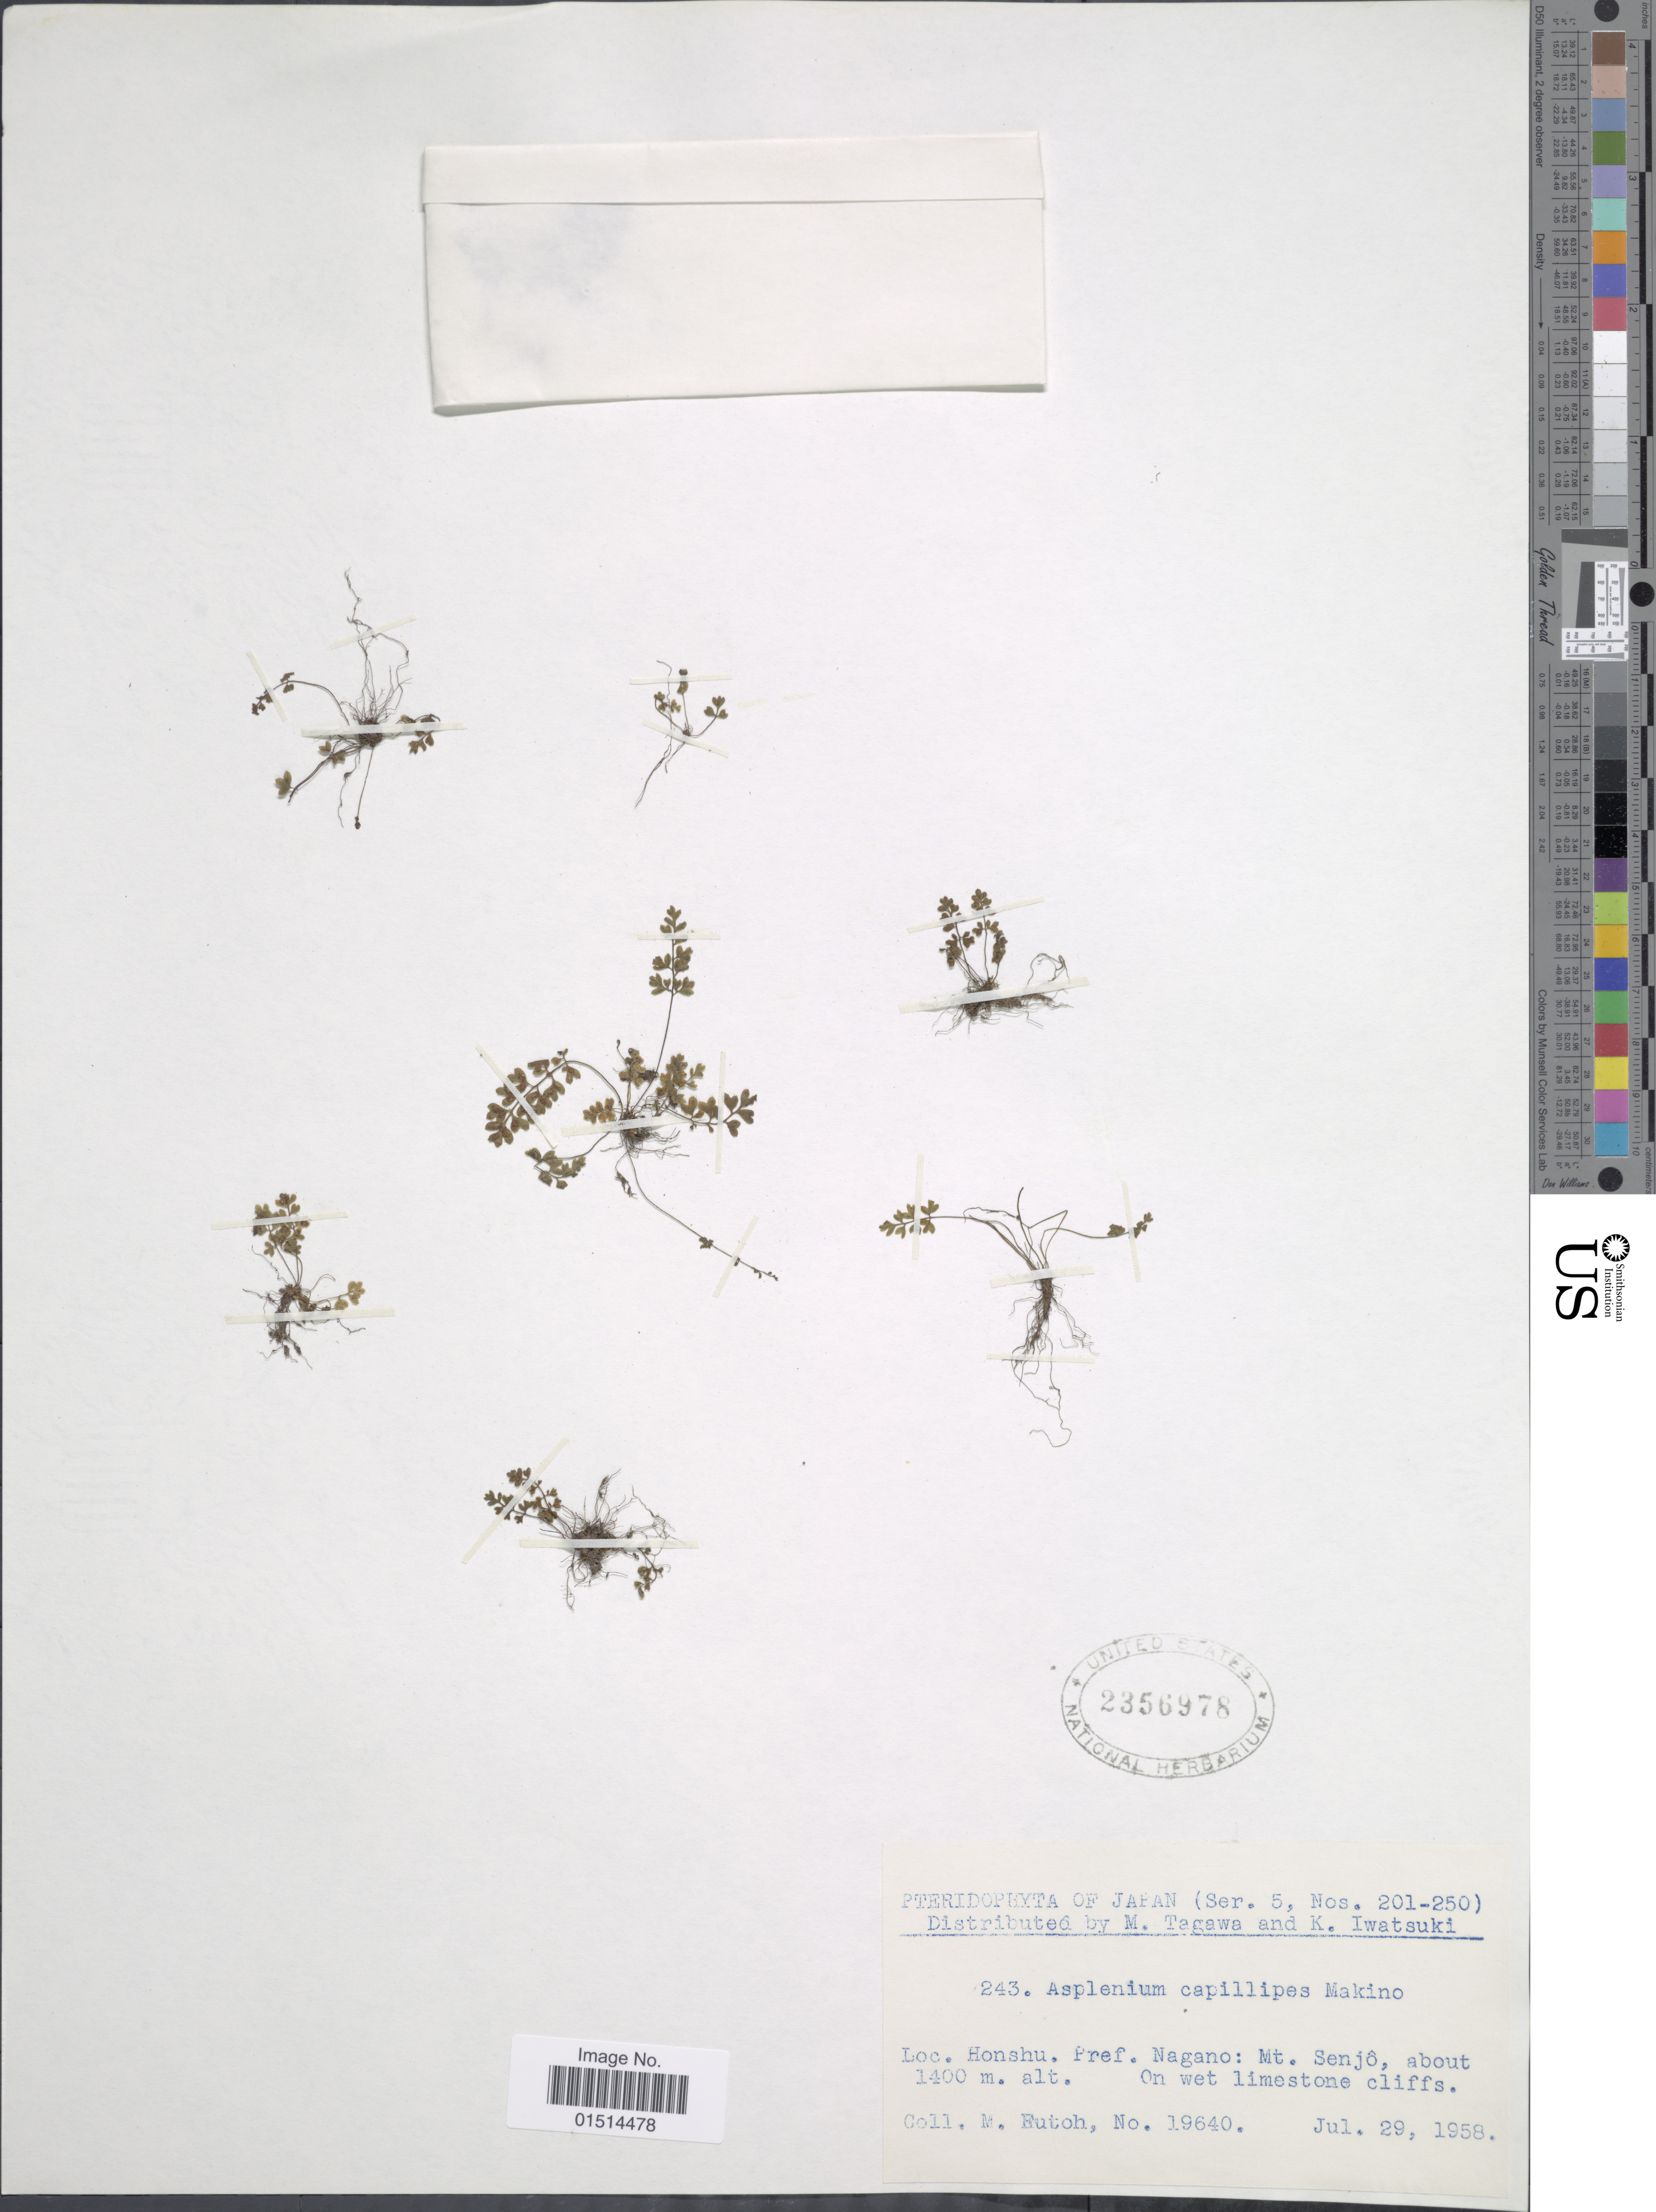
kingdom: Plantae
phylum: Tracheophyta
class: Polypodiopsida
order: Polypodiales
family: Aspleniaceae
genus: Asplenium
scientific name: Asplenium capillipes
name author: Makino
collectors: M. Rutoh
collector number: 19640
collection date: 1958-07-29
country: Japan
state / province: Nagano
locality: Honshu, Pref. Nagano: Mt. Senjo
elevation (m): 1400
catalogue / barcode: US 2356978